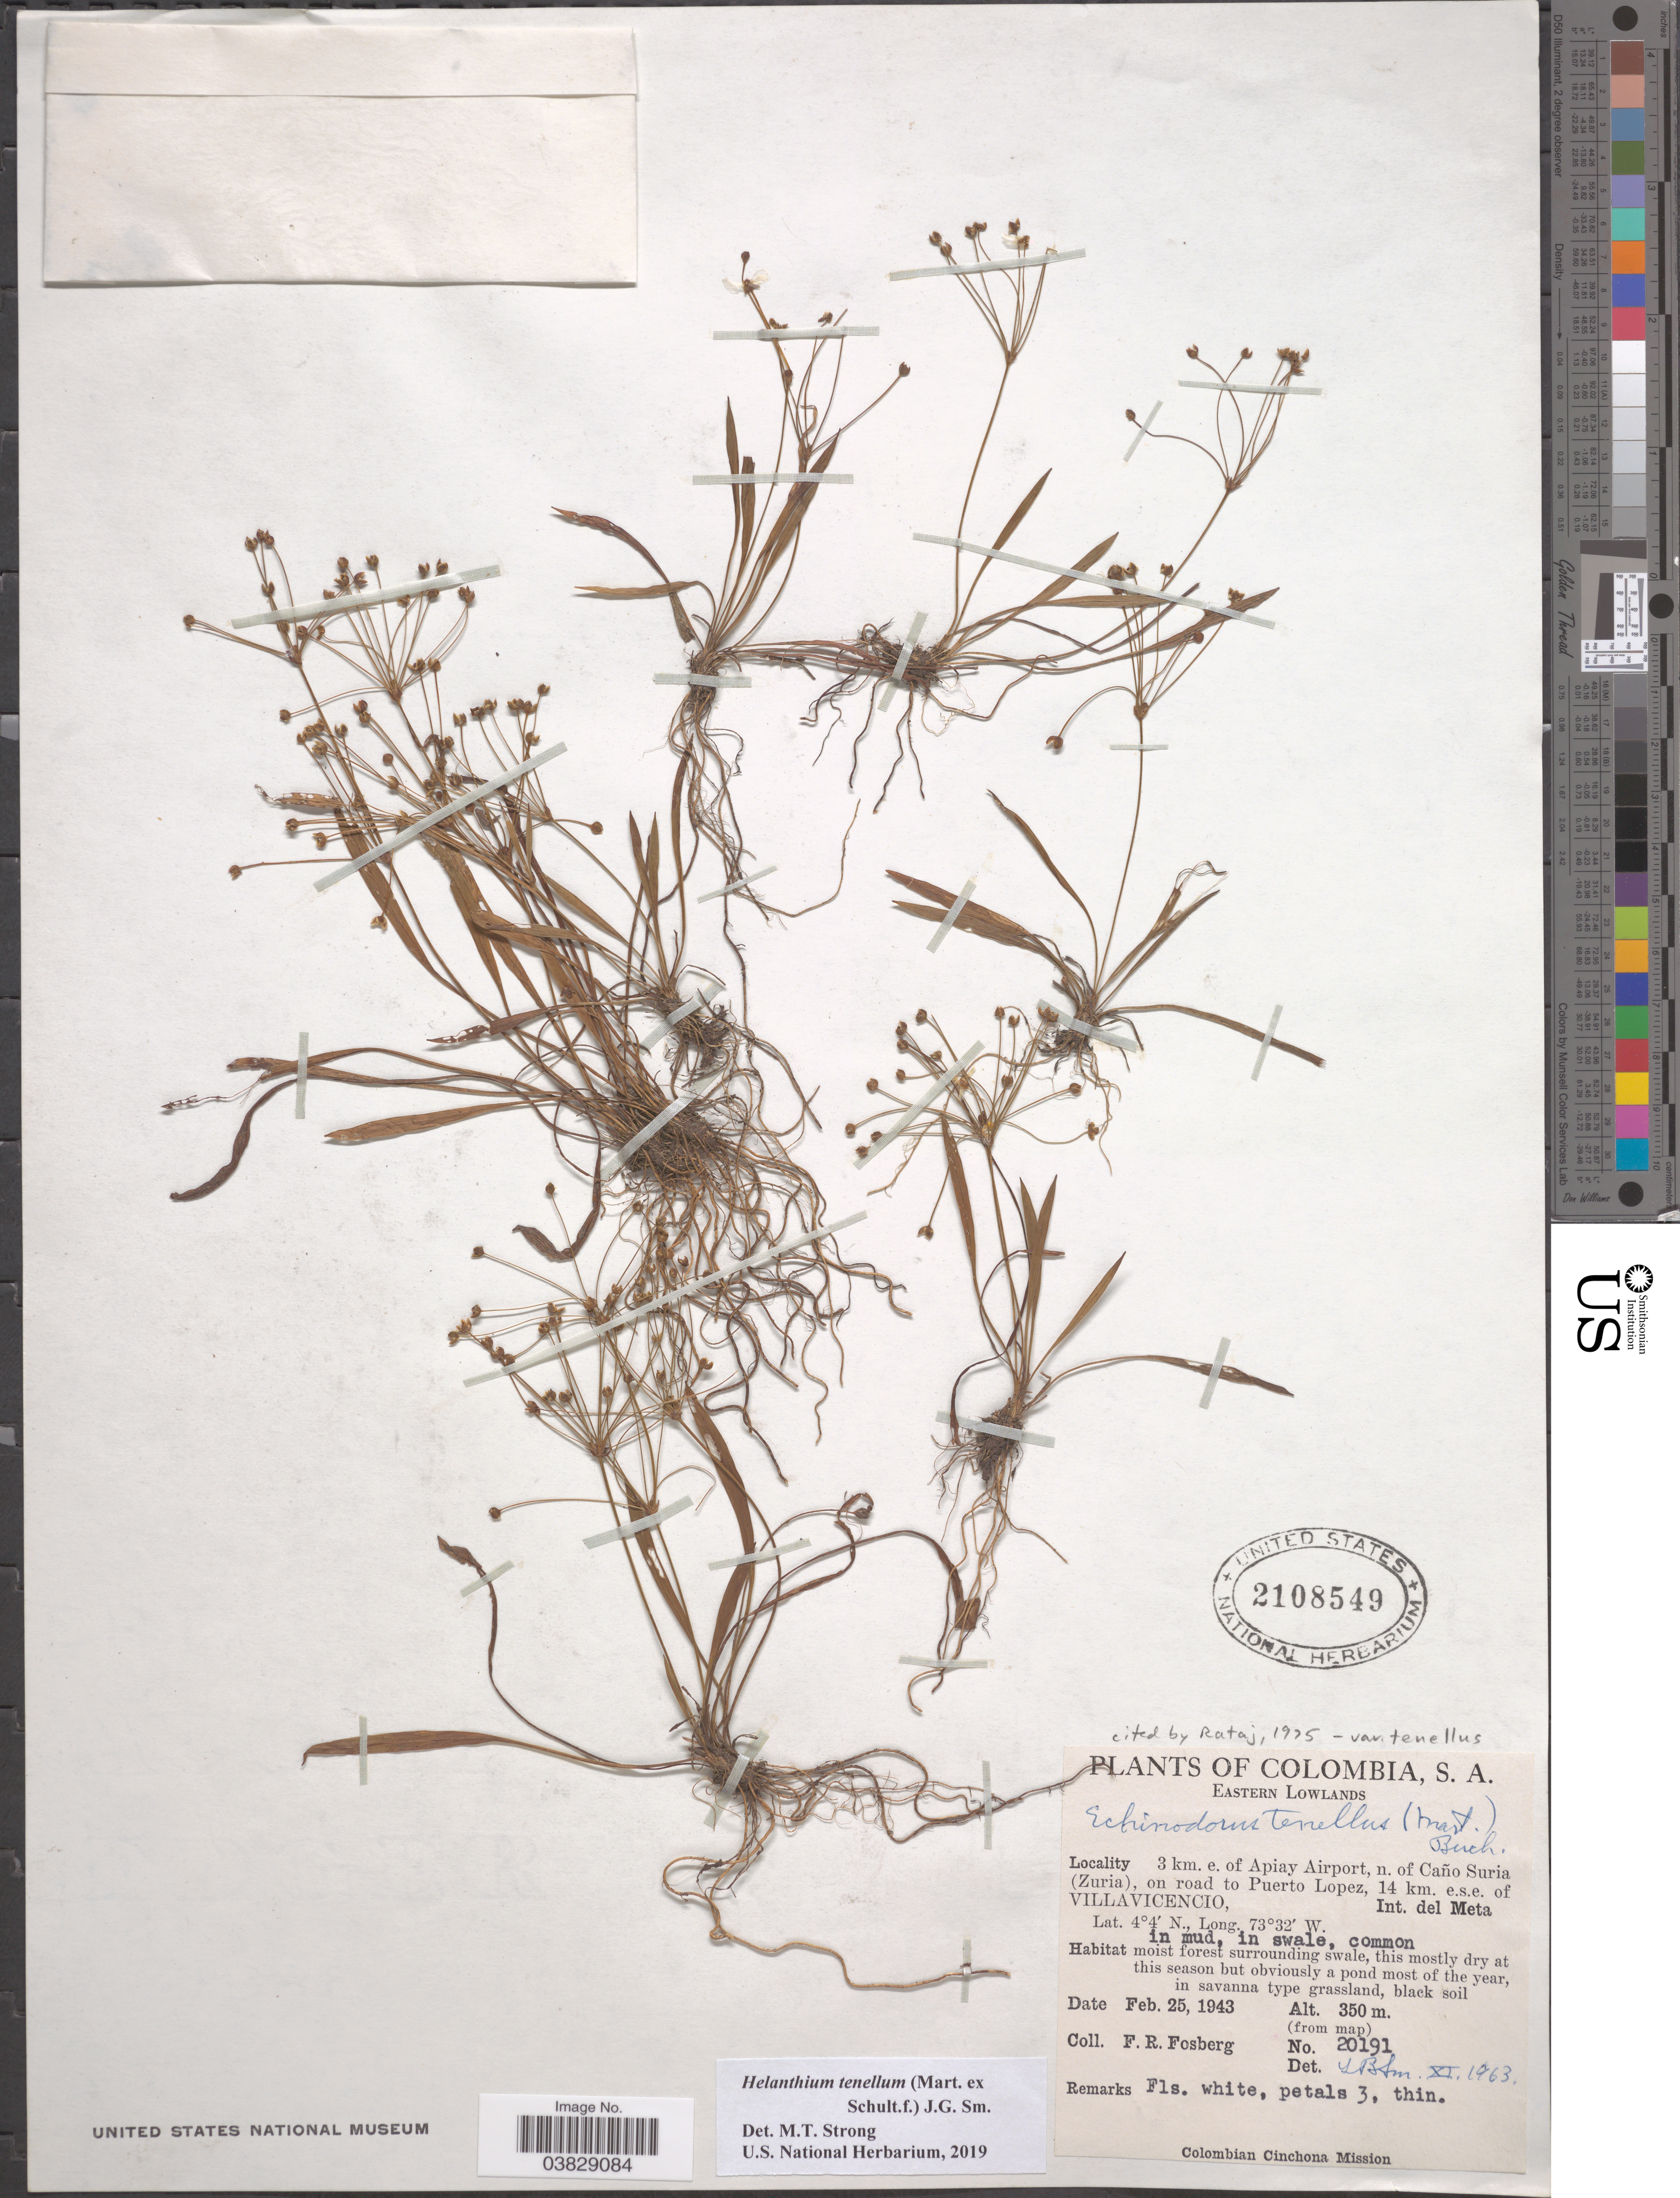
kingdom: Plantae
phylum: Tracheophyta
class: Liliopsida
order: Alismatales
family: Alismataceae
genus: Helanthium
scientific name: Helanthium tenellum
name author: (Mart. ex Schult. f.) J.G. Sm.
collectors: F. R. Fosberg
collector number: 20191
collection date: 1943-02-25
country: Colombia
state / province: Meta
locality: Eastern Lowlands. 3 km. e. of Apiay Airport, n. of Caño Suria (Zuria), on road to Puerto Lopez, 14 km e.s.e. of Villavicencio. Int. del Meta.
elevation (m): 350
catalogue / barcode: US 2108549